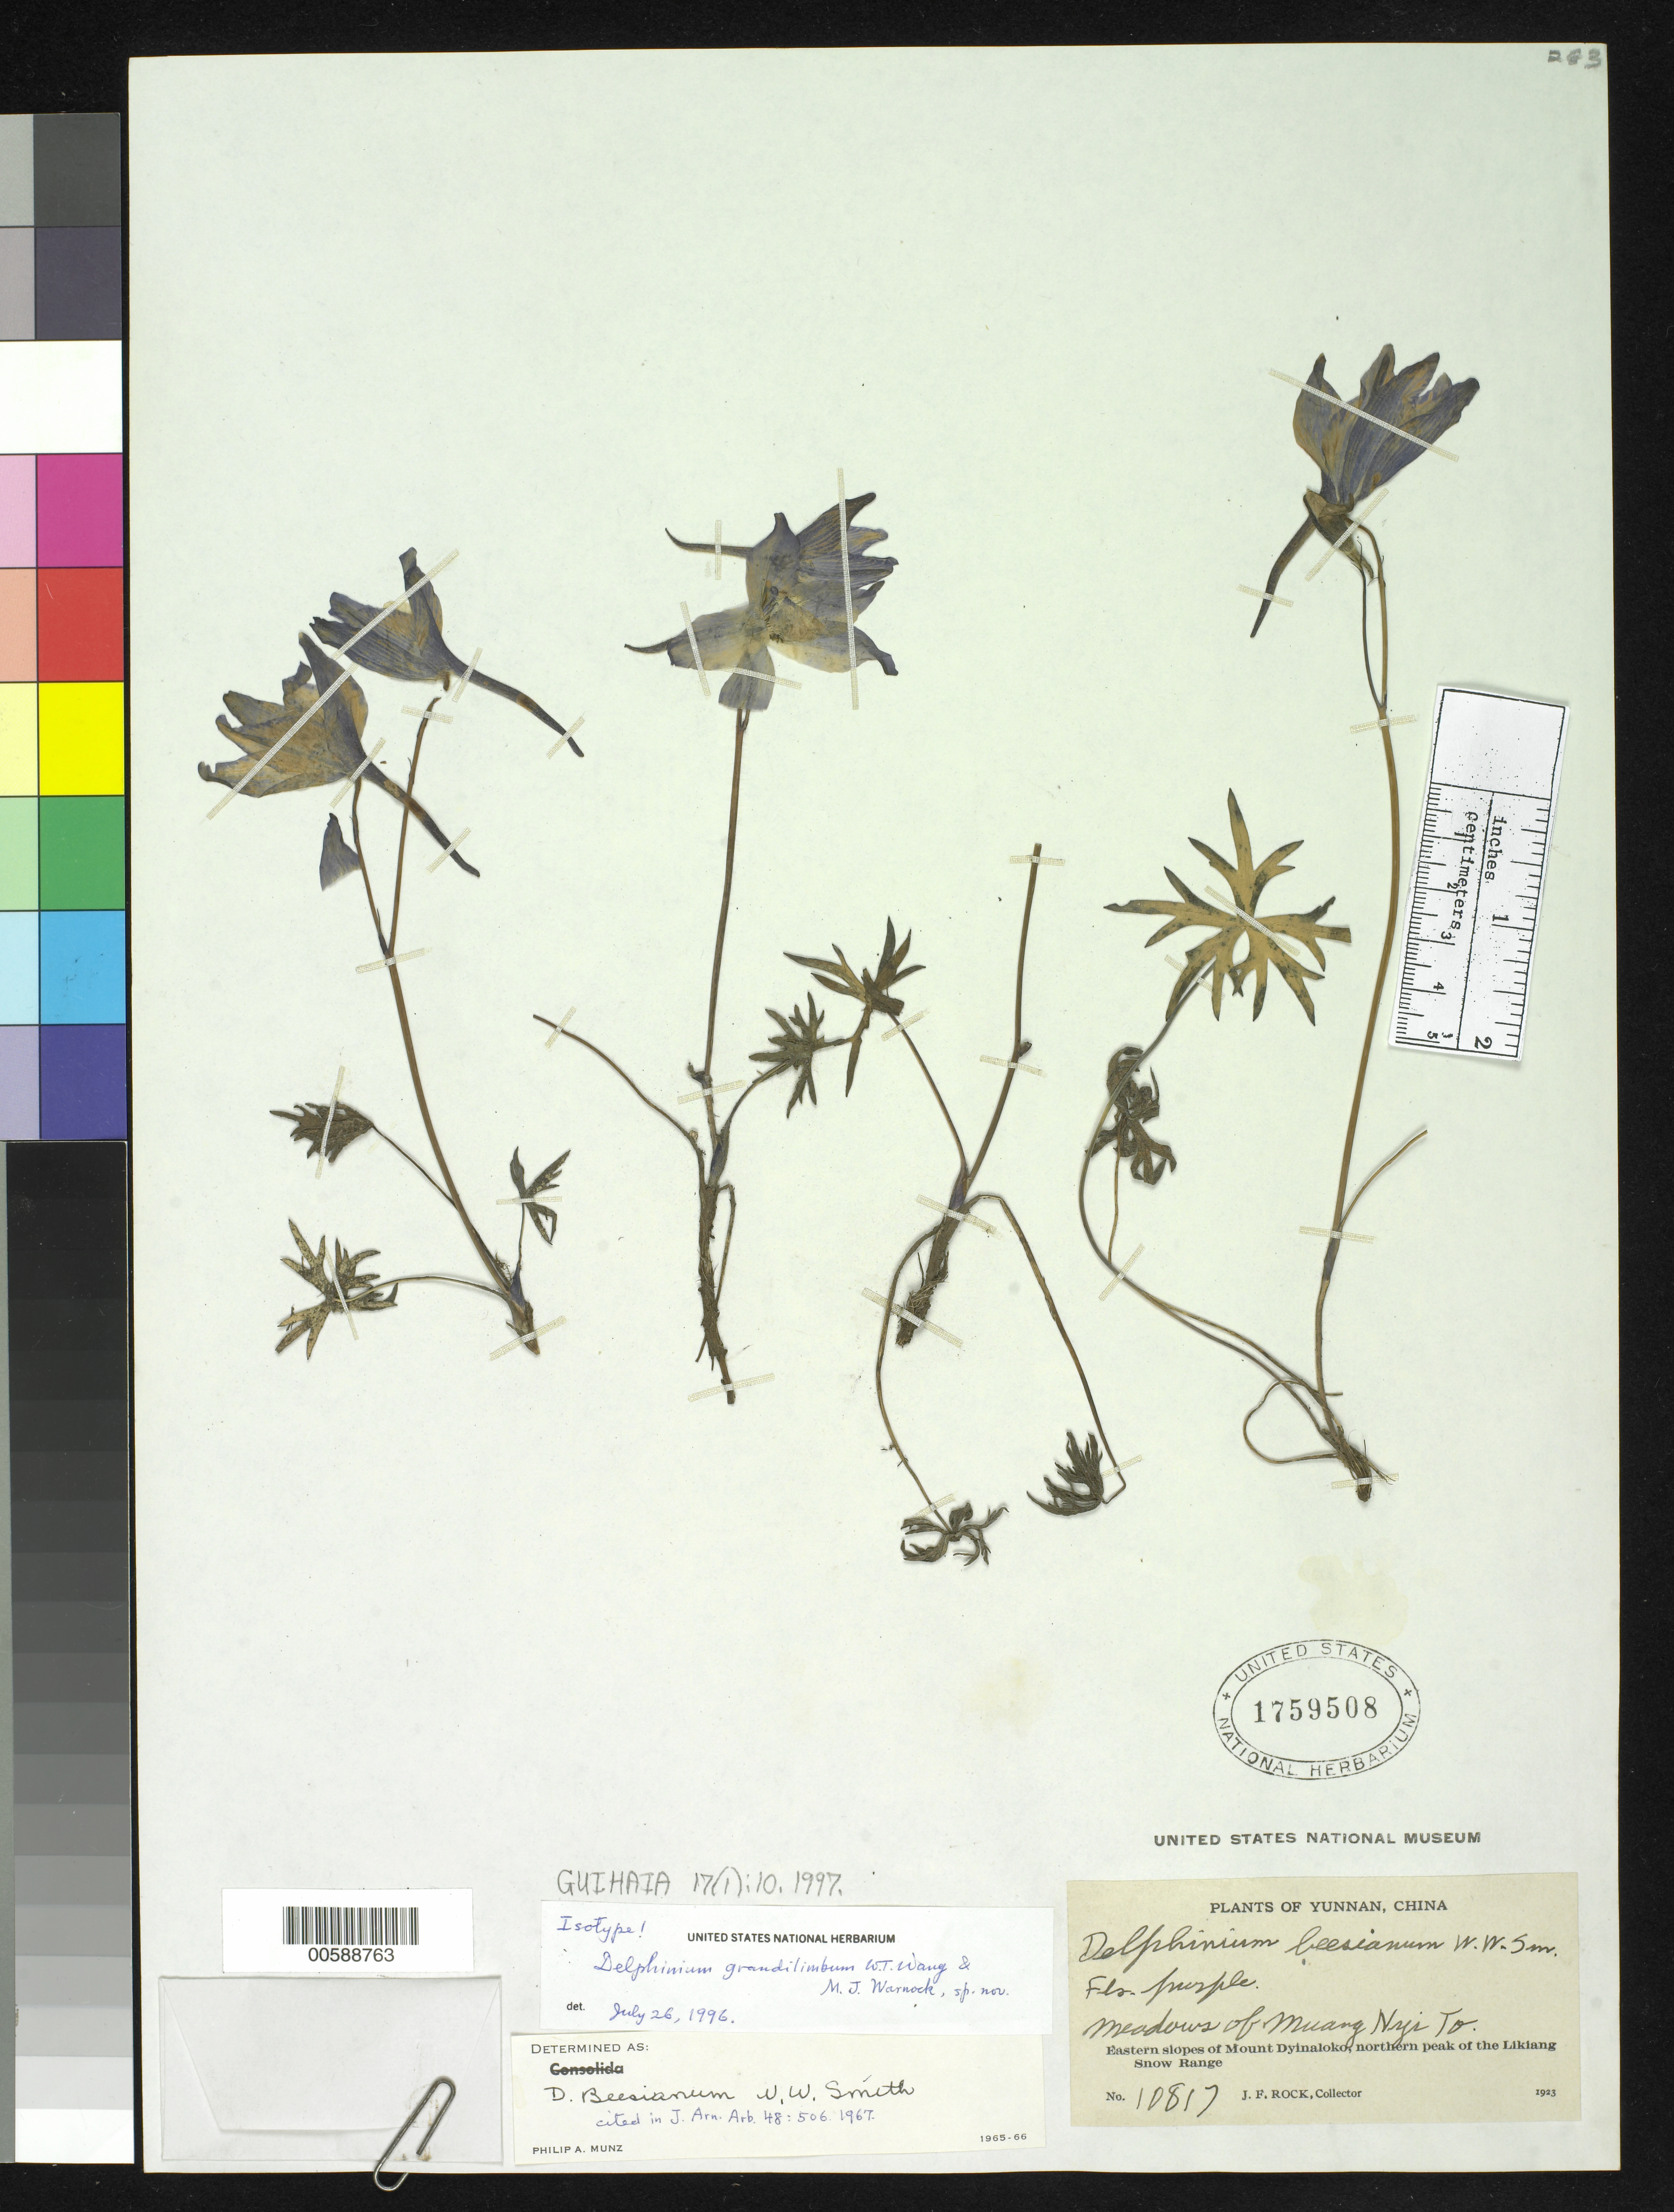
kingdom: Plantae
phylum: Tracheophyta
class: Magnoliopsida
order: Ranunculales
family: Ranunculaceae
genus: Delphinium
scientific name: Delphinium grandilimbum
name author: W.T. Wang & M.J. Warnock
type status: Isotype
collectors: J. F. Rock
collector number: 10817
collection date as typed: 1923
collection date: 1923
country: China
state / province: Yunnan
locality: Eastern slopes of Mount Dyinaloko, northern peak of Likiang snow range.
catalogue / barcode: US 1759508